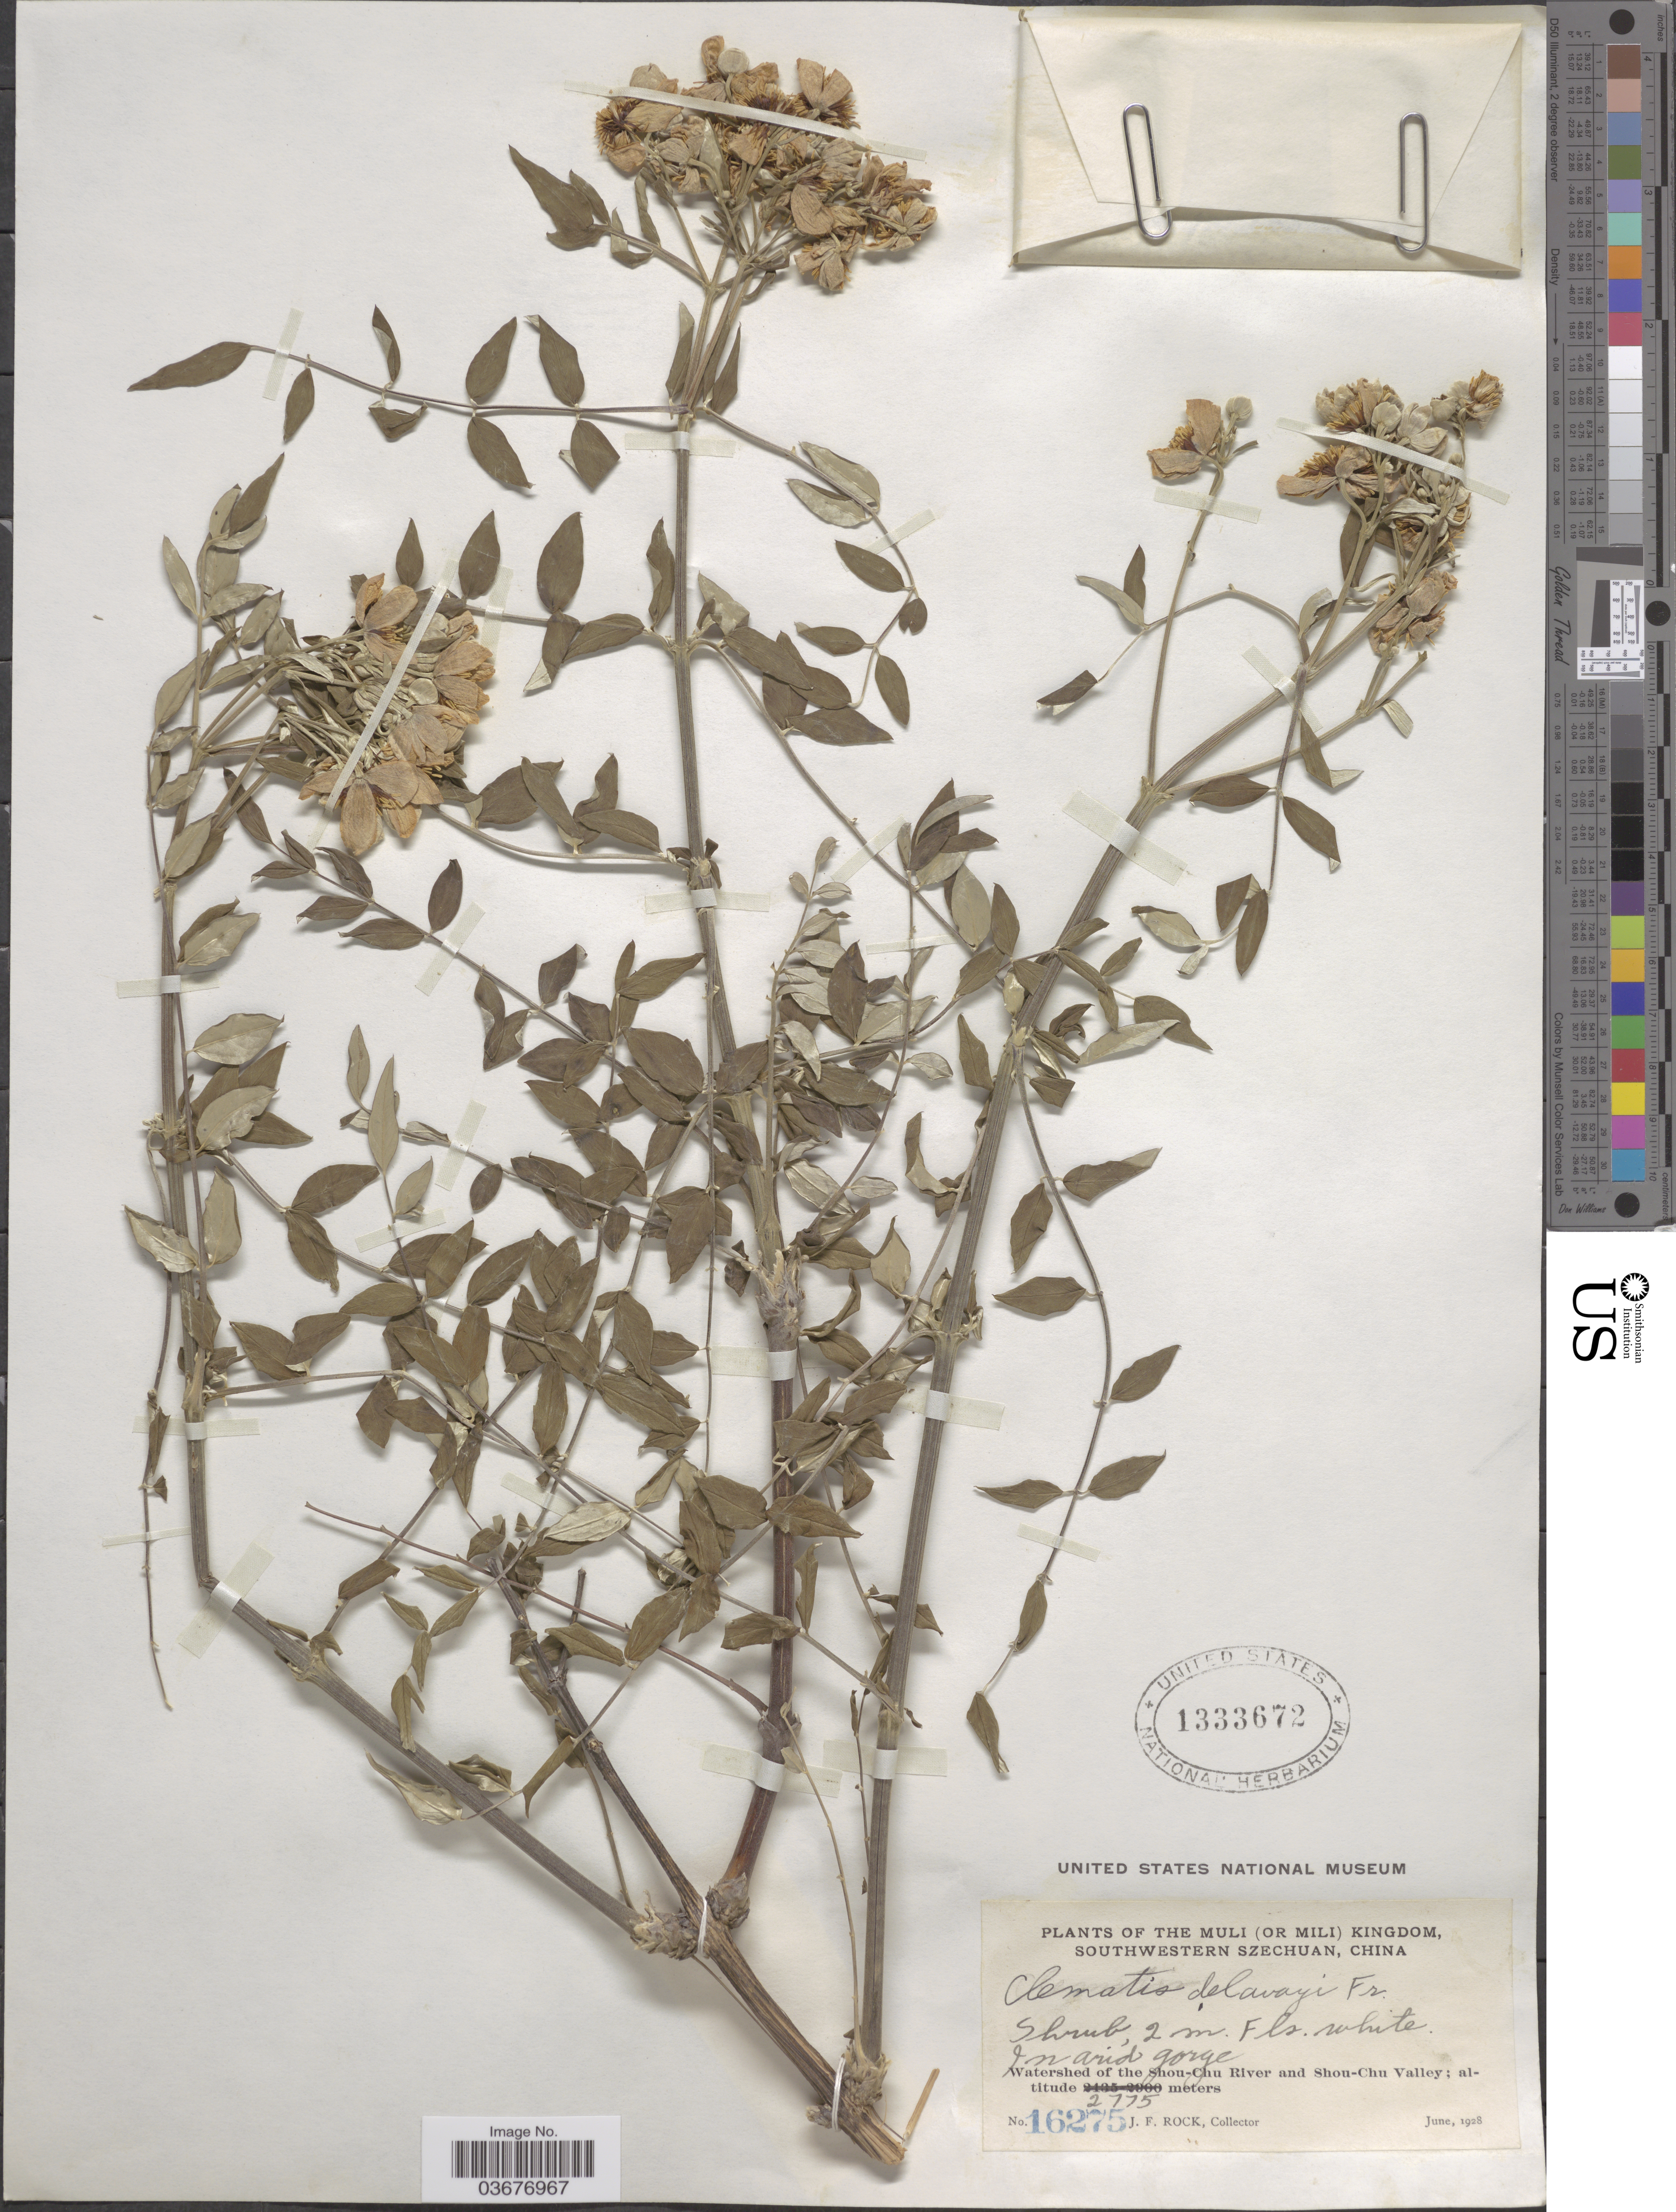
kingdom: Plantae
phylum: Tracheophyta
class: Magnoliopsida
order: Ranunculales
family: Ranunculaceae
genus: Clematis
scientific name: Clematis delavayi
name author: Franch.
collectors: J. Rock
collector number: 16275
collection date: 1928-06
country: China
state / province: Sichuan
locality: The Muli (or Mili) Kingdom, southwestern Szechuan. Watershed of the Shou-Chu River and Shou-Chu Valley.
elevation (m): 2775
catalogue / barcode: US 1333672